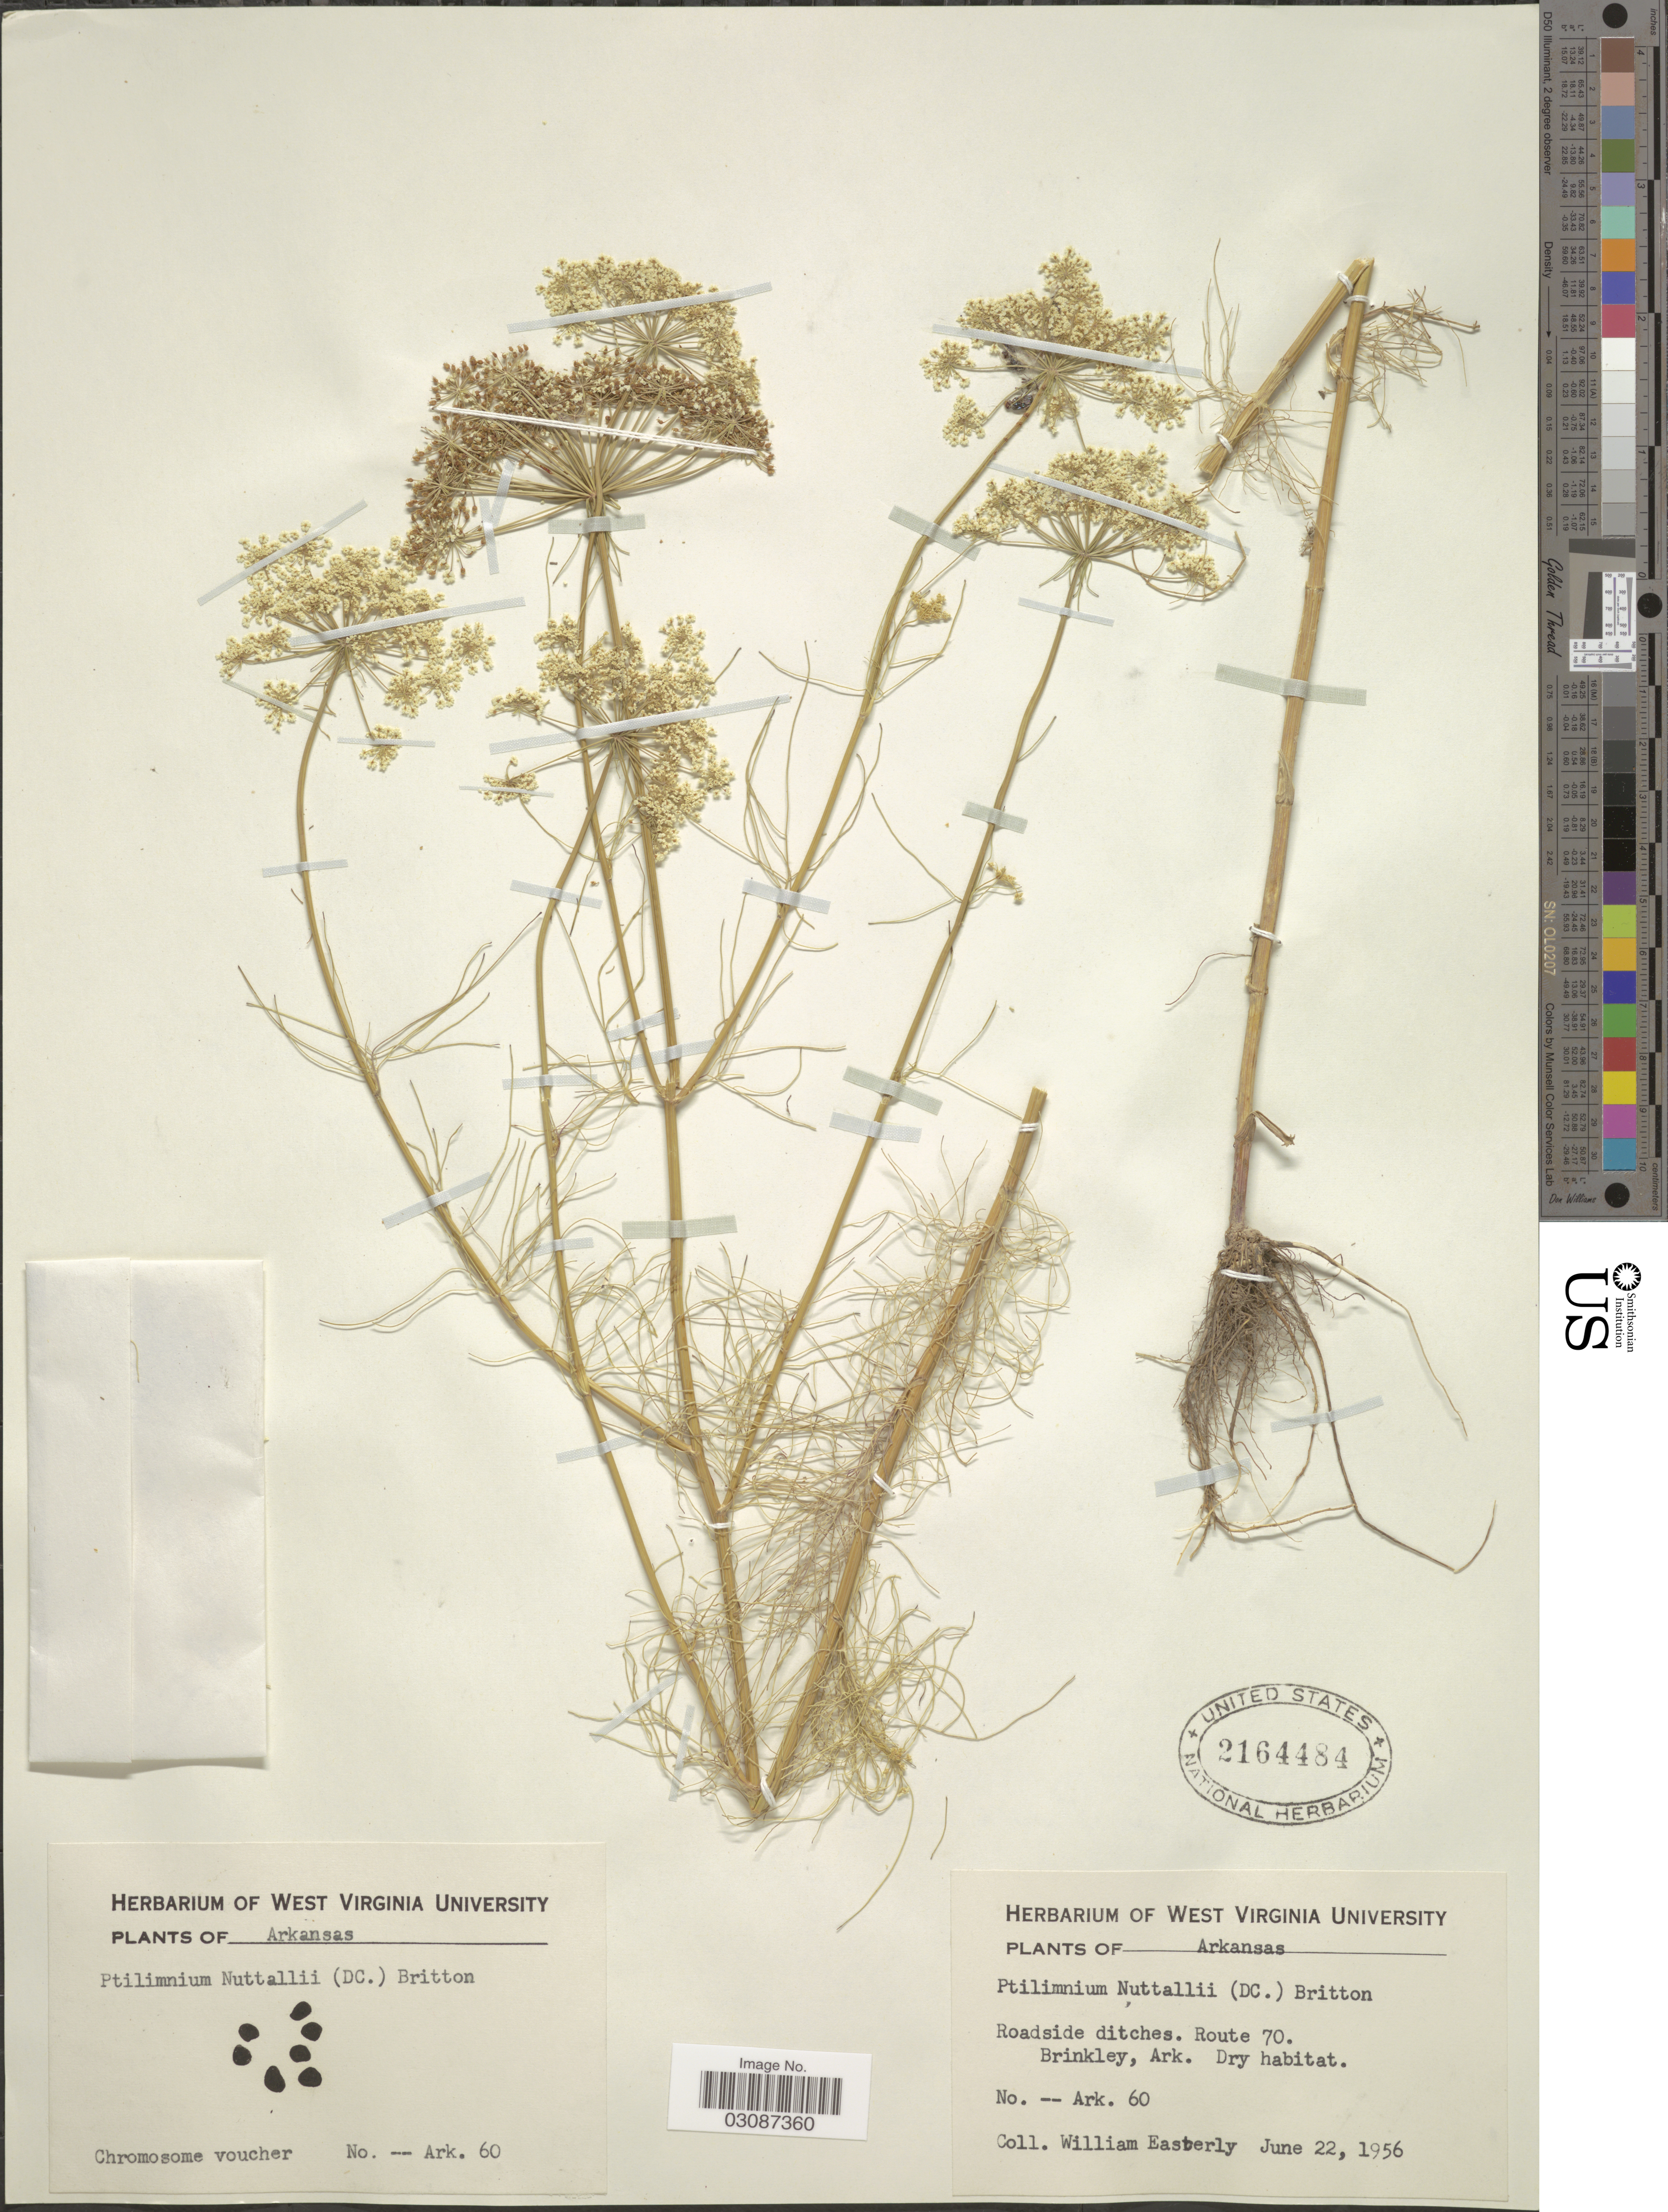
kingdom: Plantae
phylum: Tracheophyta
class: Magnoliopsida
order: Apiales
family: Apiaceae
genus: Ptilimnium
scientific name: Ptilimnium nuttallii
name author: (DC.) Britton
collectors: W. Easterly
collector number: Ark.60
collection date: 1956-06-22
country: United States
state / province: Arkansas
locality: Roadside ditches. Route 70. Brinkley, Ark.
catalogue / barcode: US 2164484